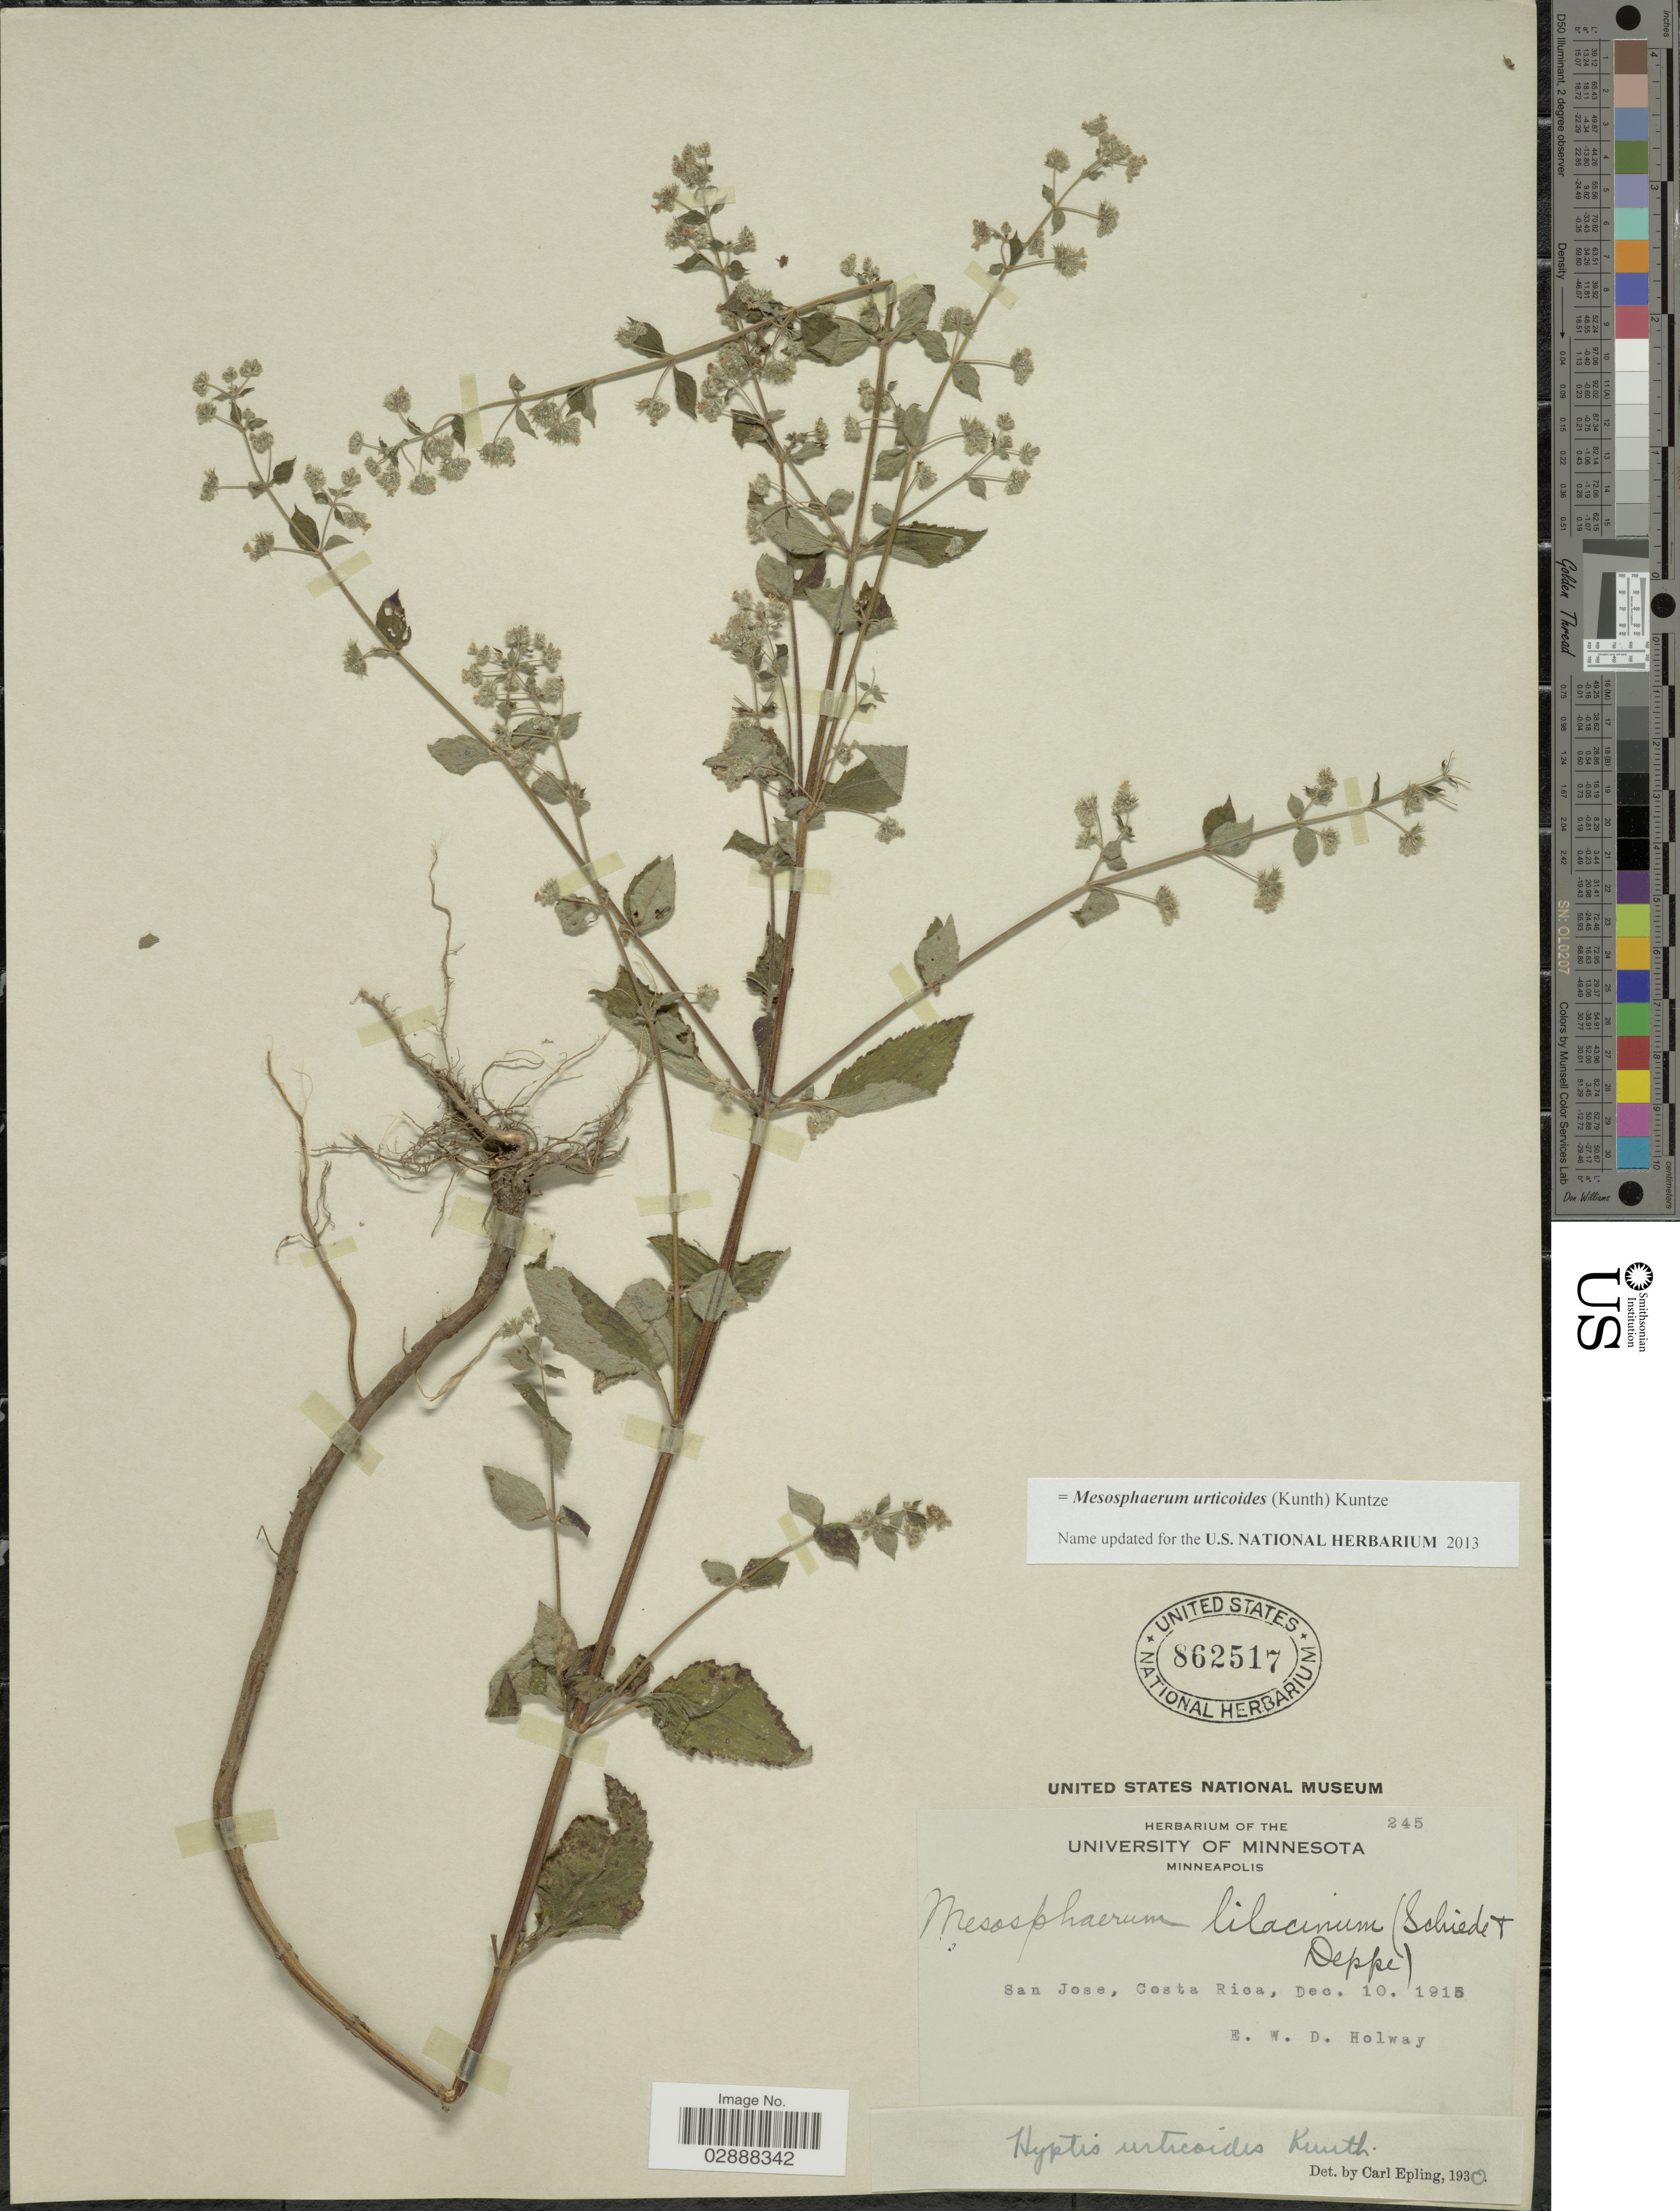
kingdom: Plantae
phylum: Tracheophyta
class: Magnoliopsida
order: Lamiales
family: Lamiaceae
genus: Mesosphaerum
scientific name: Mesosphaerum urticoides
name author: (Kunth) Kuntze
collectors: E. W. D. Holway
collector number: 245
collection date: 1915-12-10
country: Costa Rica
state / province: San José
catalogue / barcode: US 862517